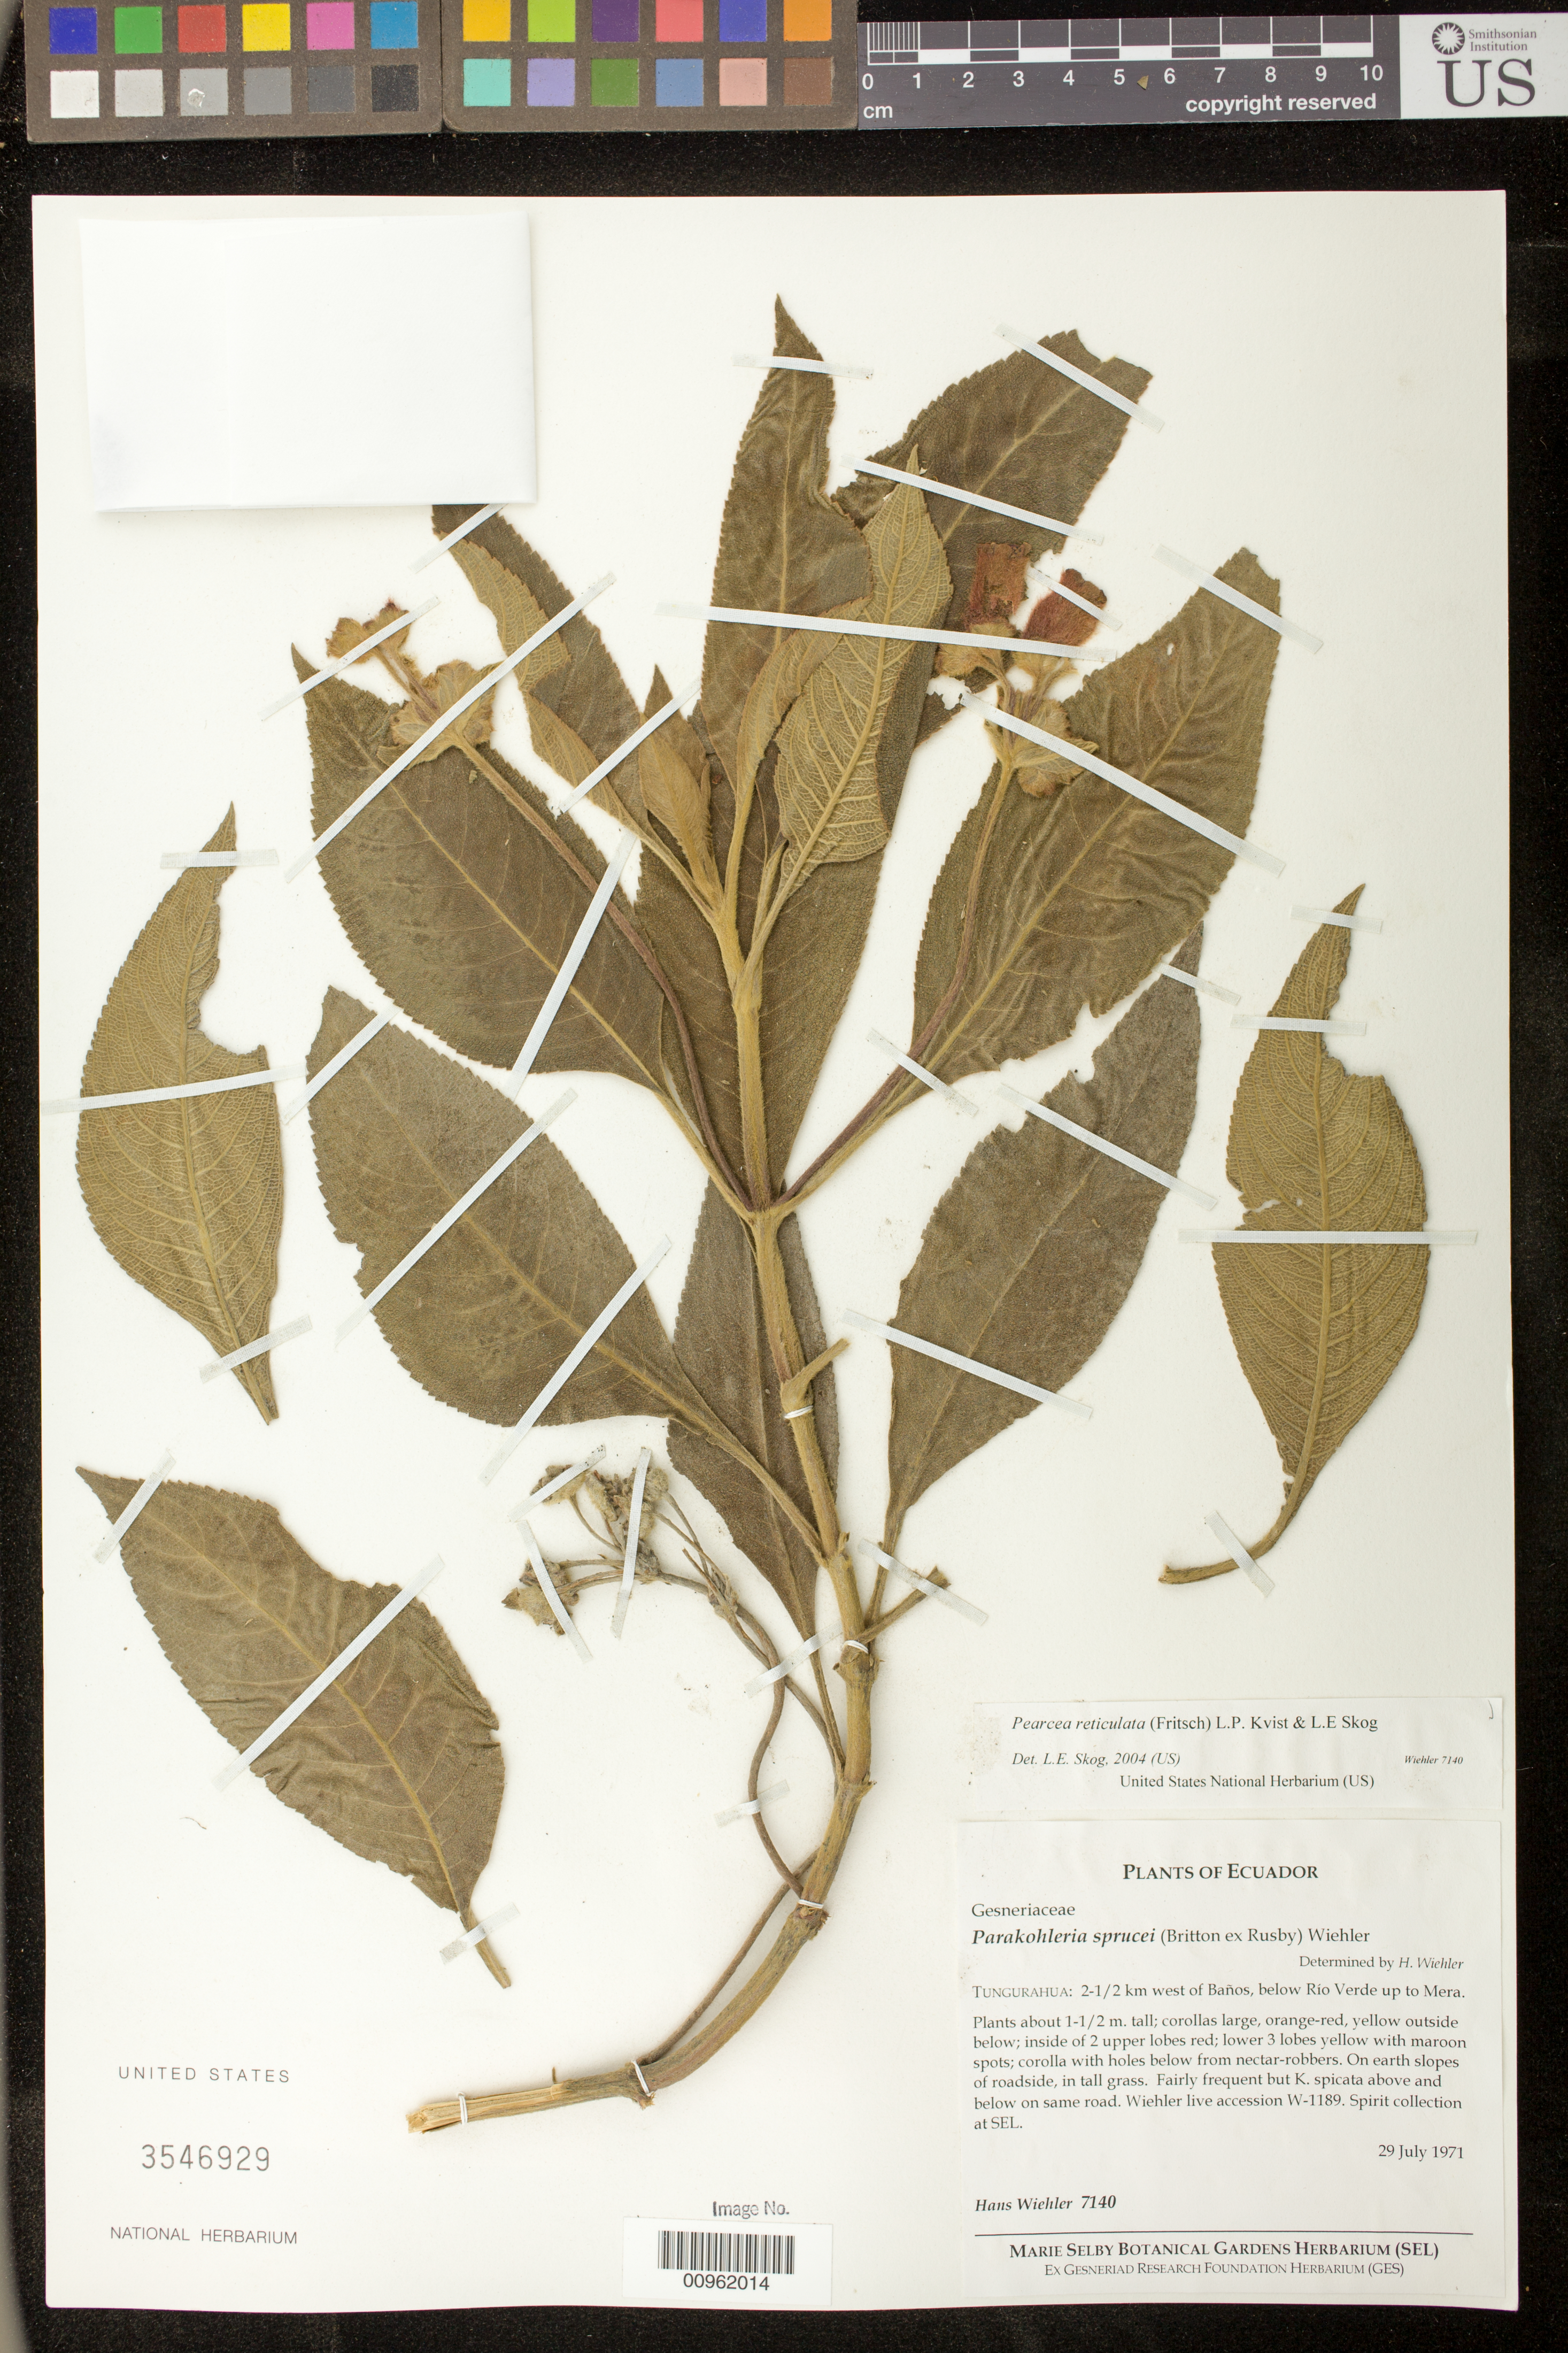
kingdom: Plantae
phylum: Tracheophyta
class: Magnoliopsida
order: Lamiales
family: Gesneriaceae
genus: Pearcea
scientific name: Pearcea reticulata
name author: (Fritsch) L.P. Kvist & L.E. Skog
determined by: Skog, Laurence E.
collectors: H. J. Wiehler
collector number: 7140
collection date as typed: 29 Jul 1971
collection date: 1971-07-29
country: Ecuador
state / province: Tungurahua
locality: Tungurahua: 2 1/2 km west of Baños, below Rio Verde up to Mera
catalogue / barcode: US 3546929